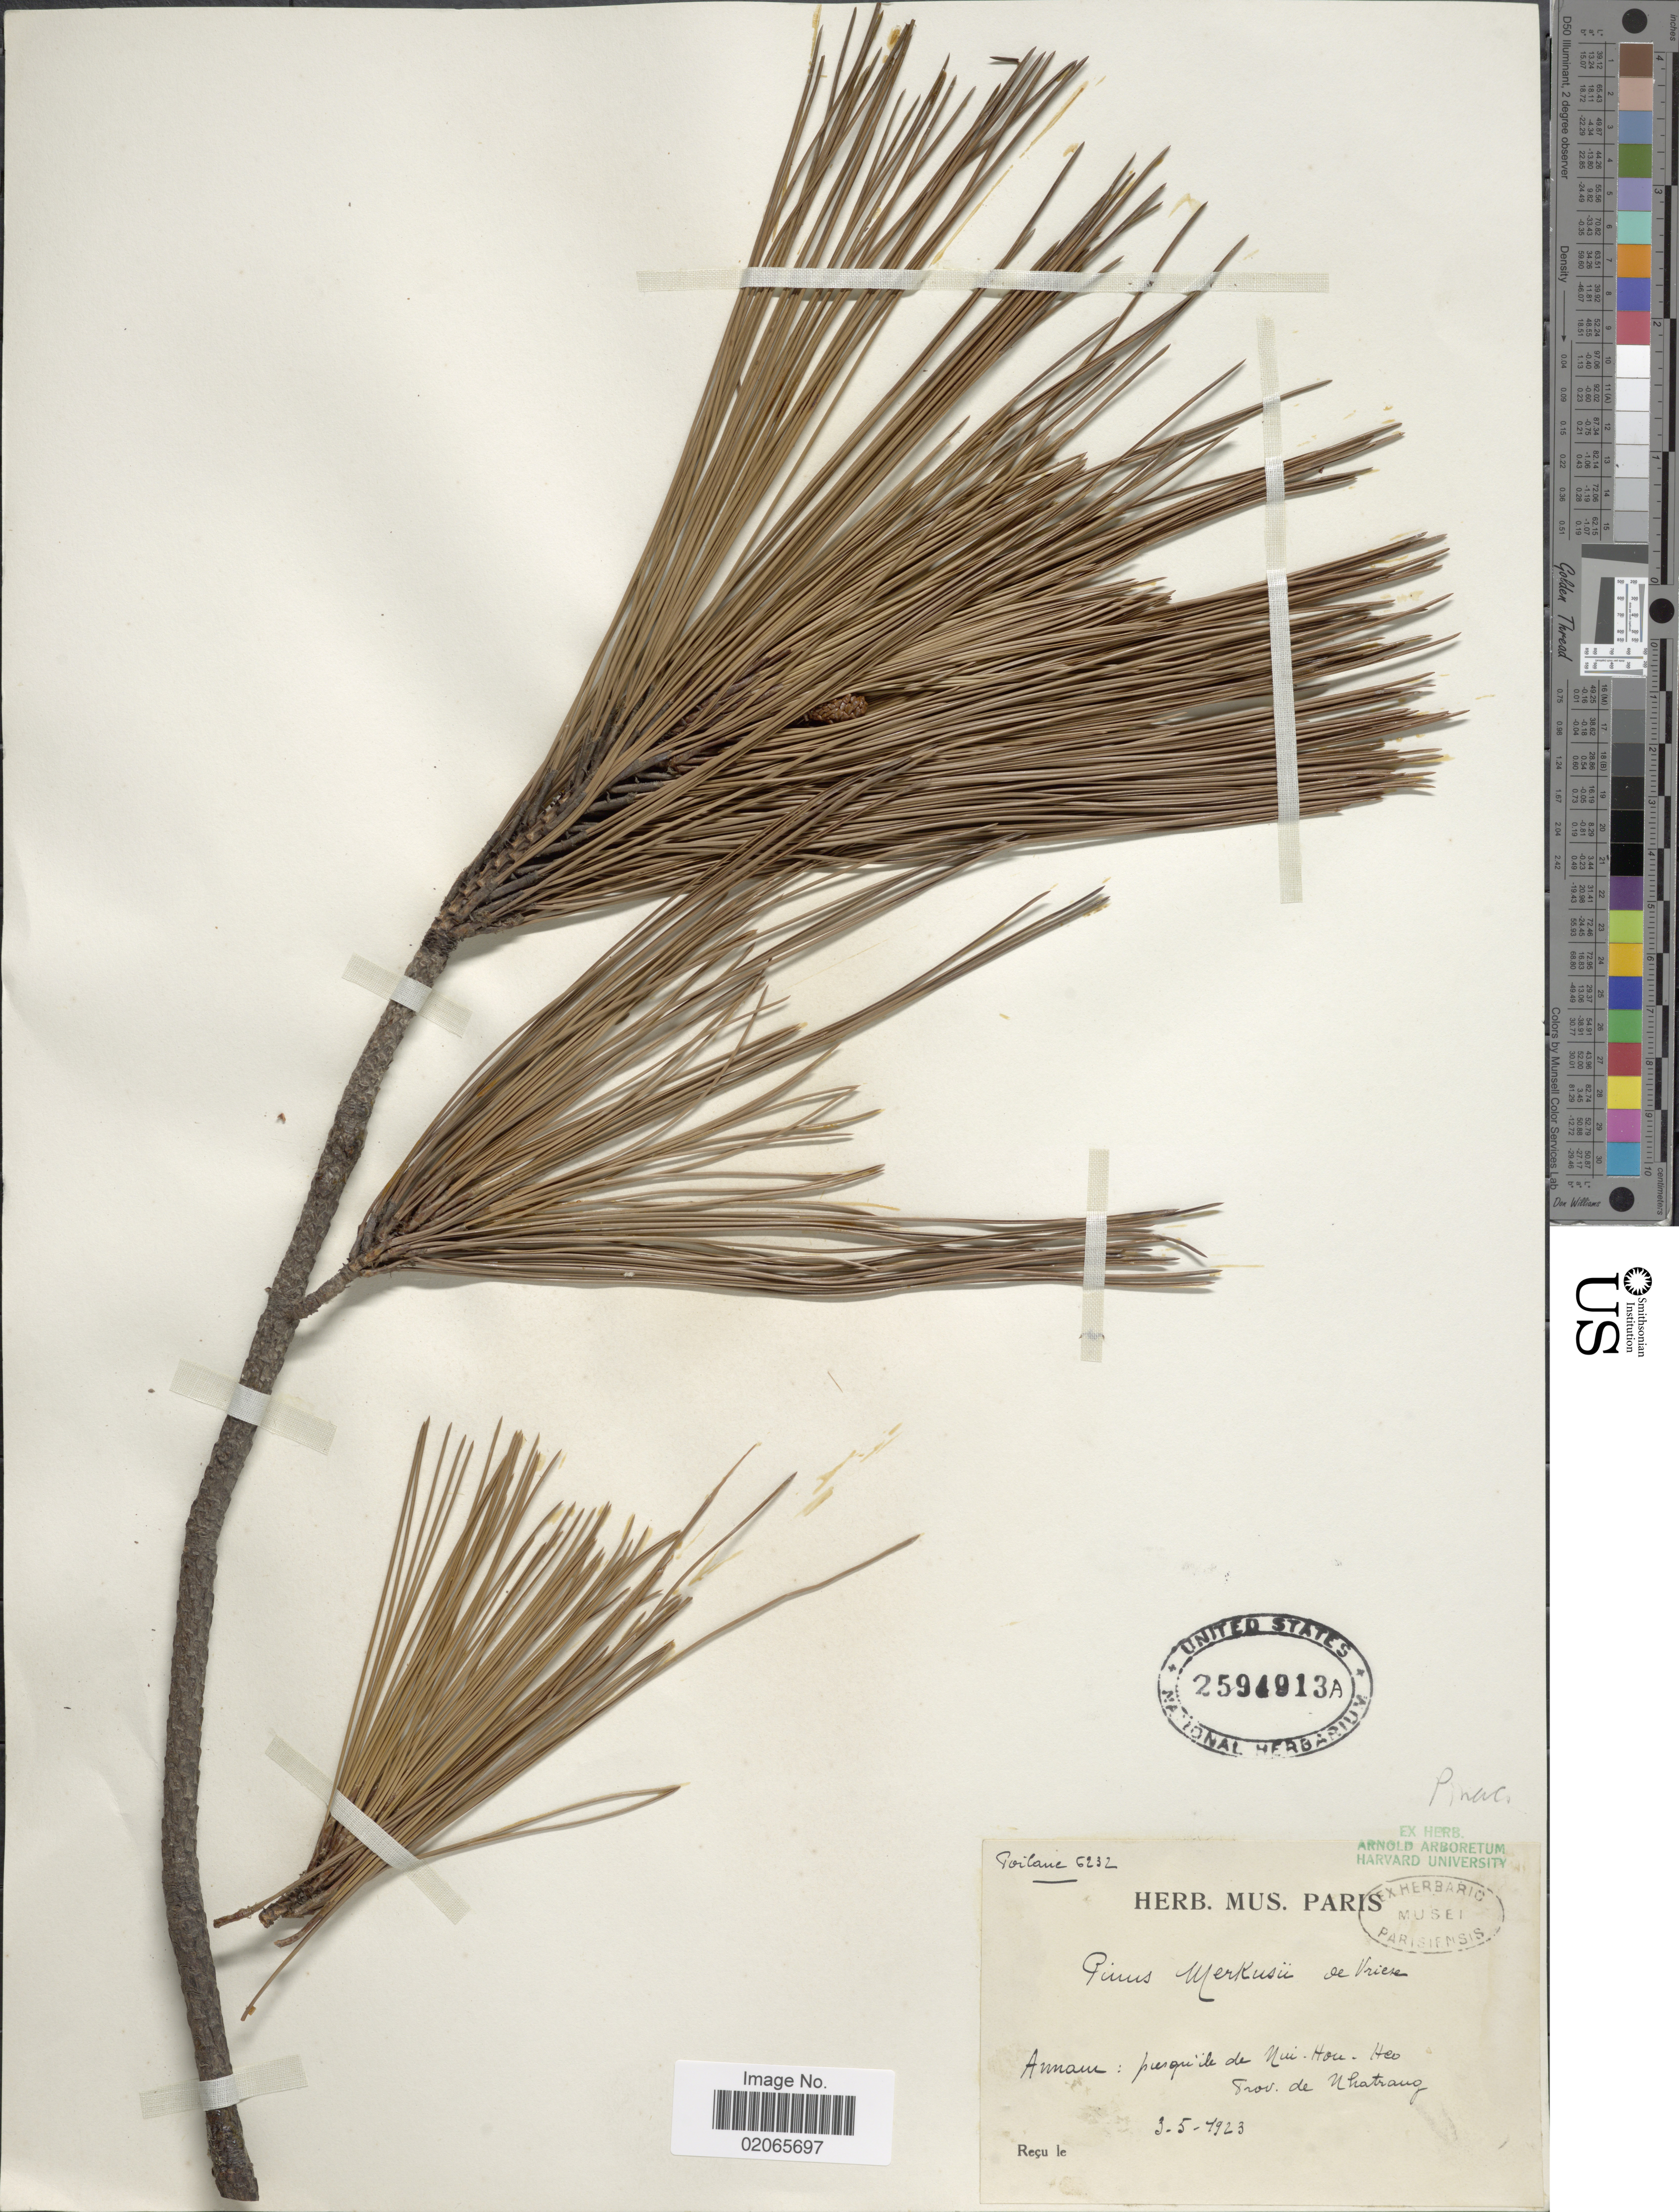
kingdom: Plantae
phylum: Tracheophyta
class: Pinopsida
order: Pinales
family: Pinaceae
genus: Pinus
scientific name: Pinus merkusii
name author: Jungh. & DeVries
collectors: ex herb. Mus. Paris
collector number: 6232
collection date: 1923-05-03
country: Vietnam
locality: Annam: pierquile de Niu-Hou Hev, Prov. de Nhatraug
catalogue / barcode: US 2594913A